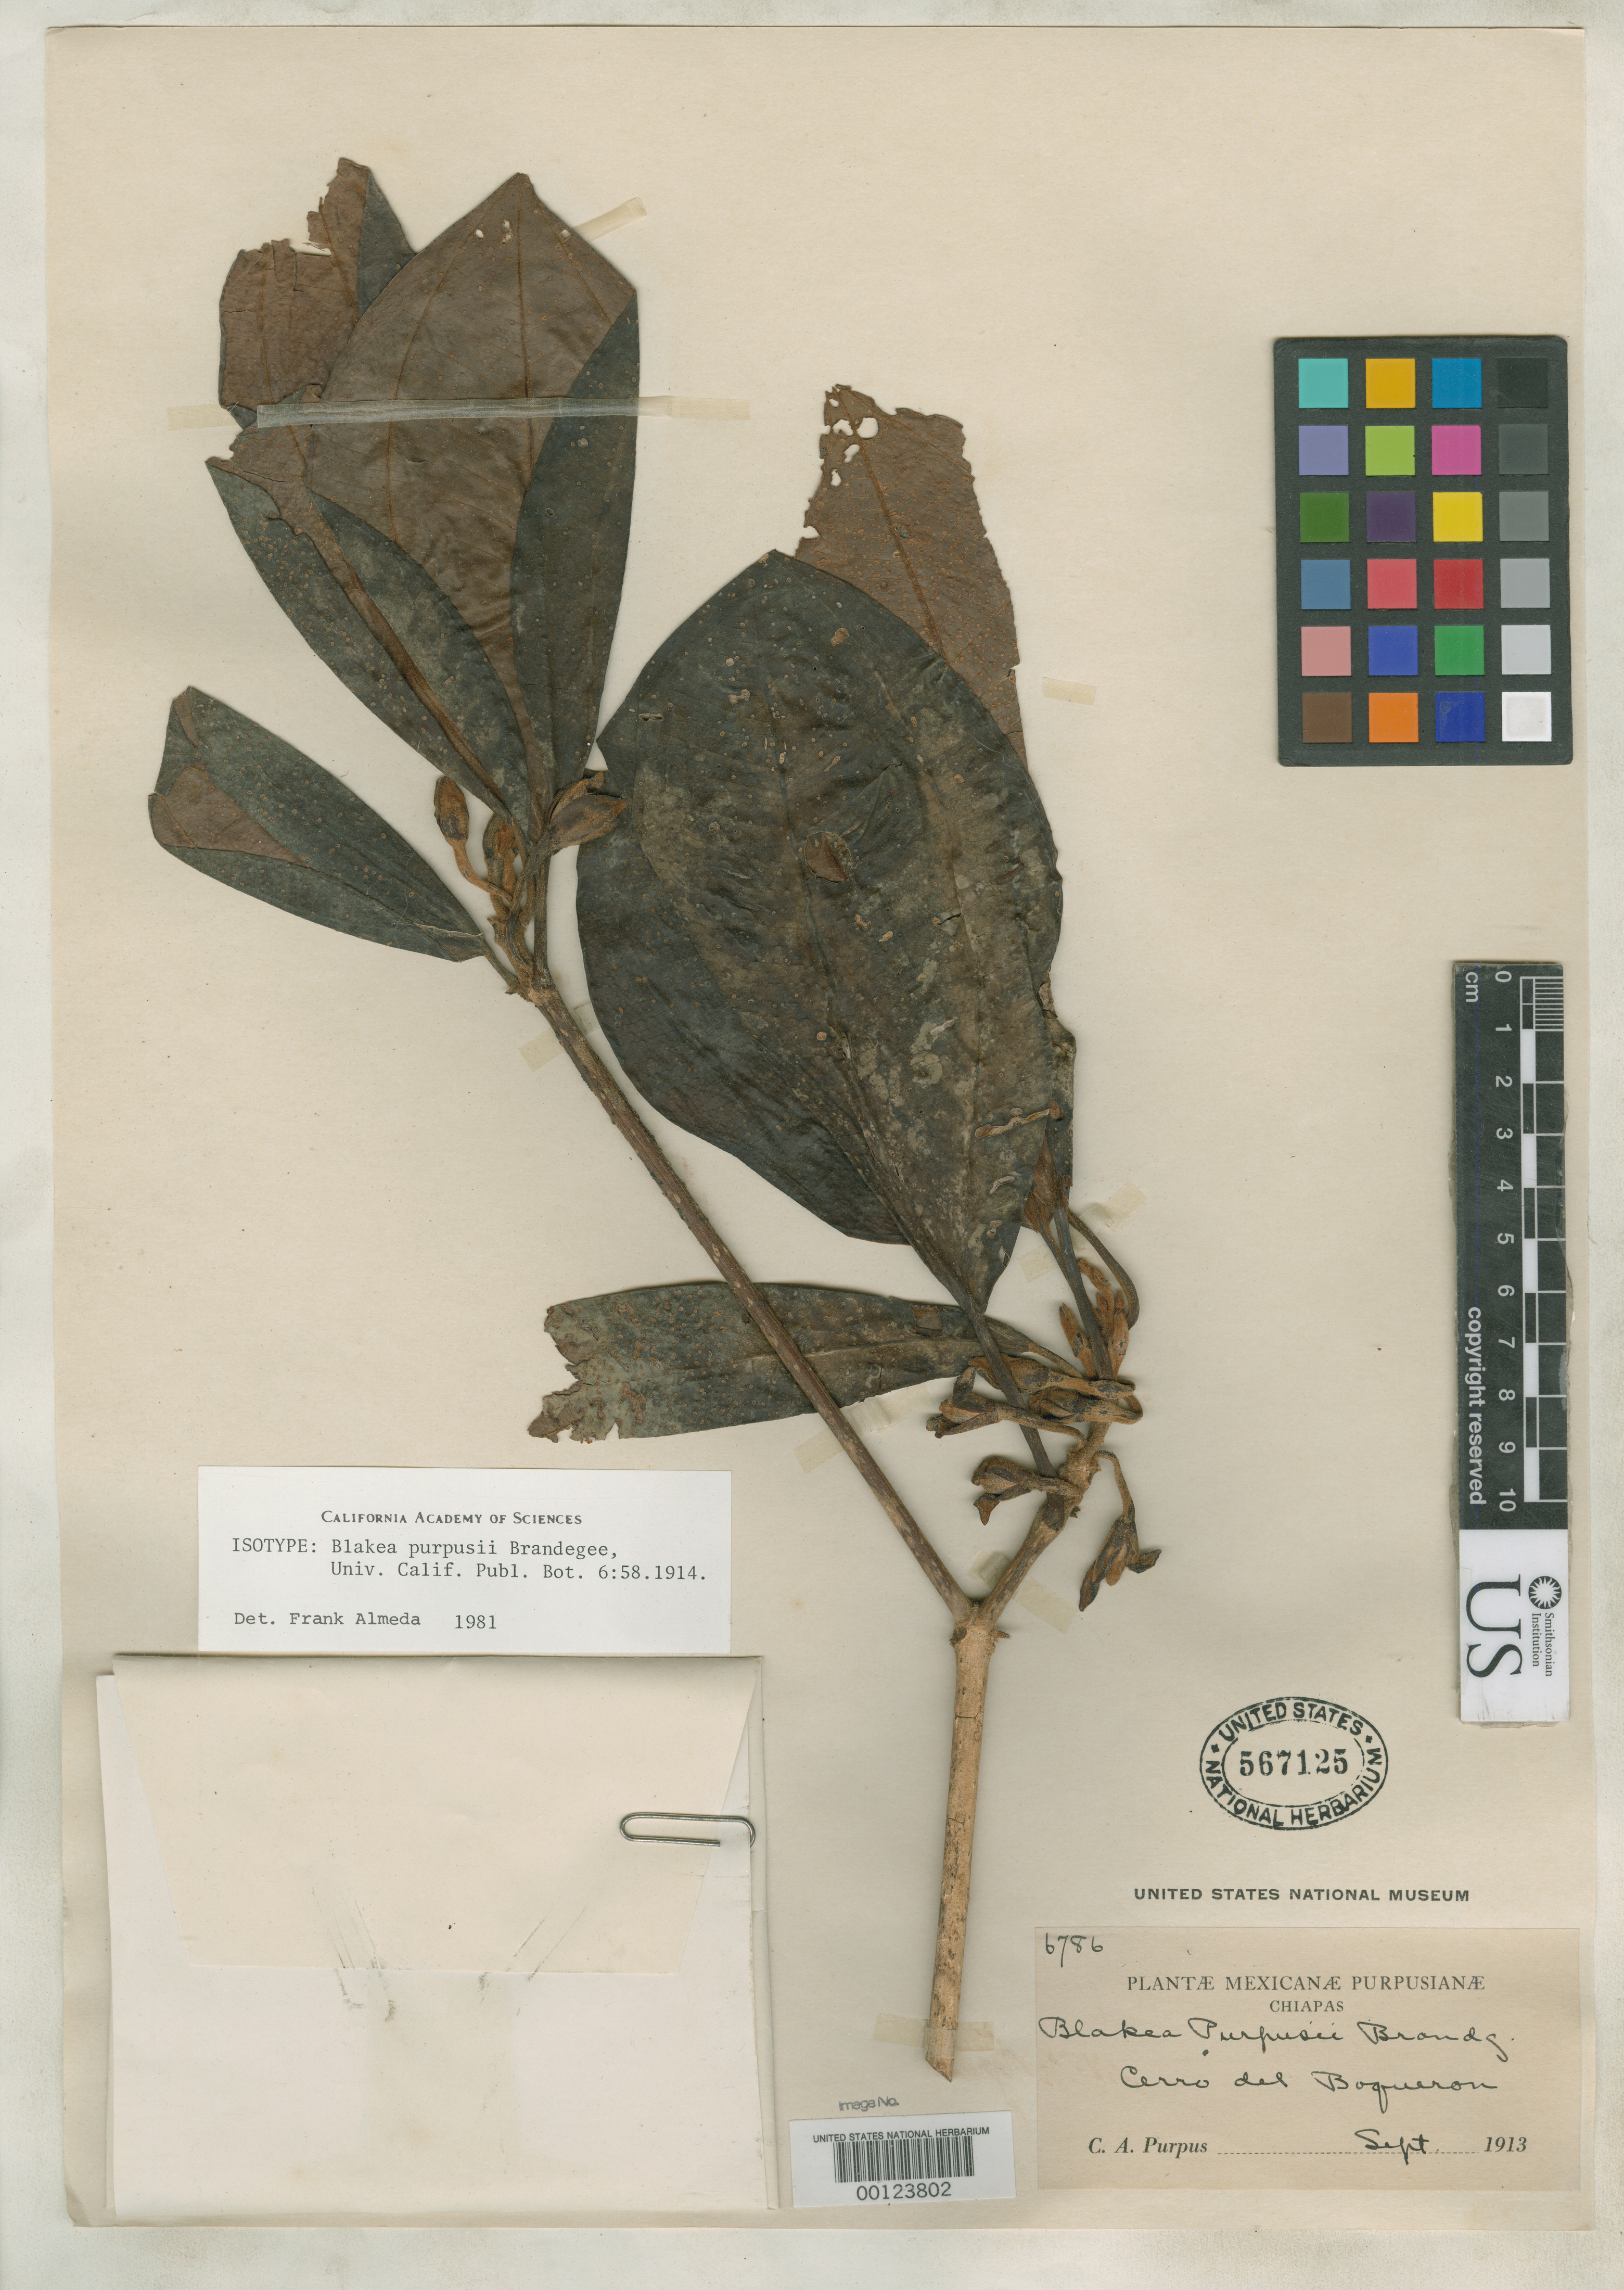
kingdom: Plantae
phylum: Tracheophyta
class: Magnoliopsida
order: Myrtales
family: Melastomataceae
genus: Blakea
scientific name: Blakea purpusii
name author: Brandegee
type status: Isotype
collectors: C. A. Purpus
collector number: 6786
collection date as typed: Sep 1913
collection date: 1913-09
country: Mexico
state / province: Chiapas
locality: Cerro del Boqueron.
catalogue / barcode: US 567125